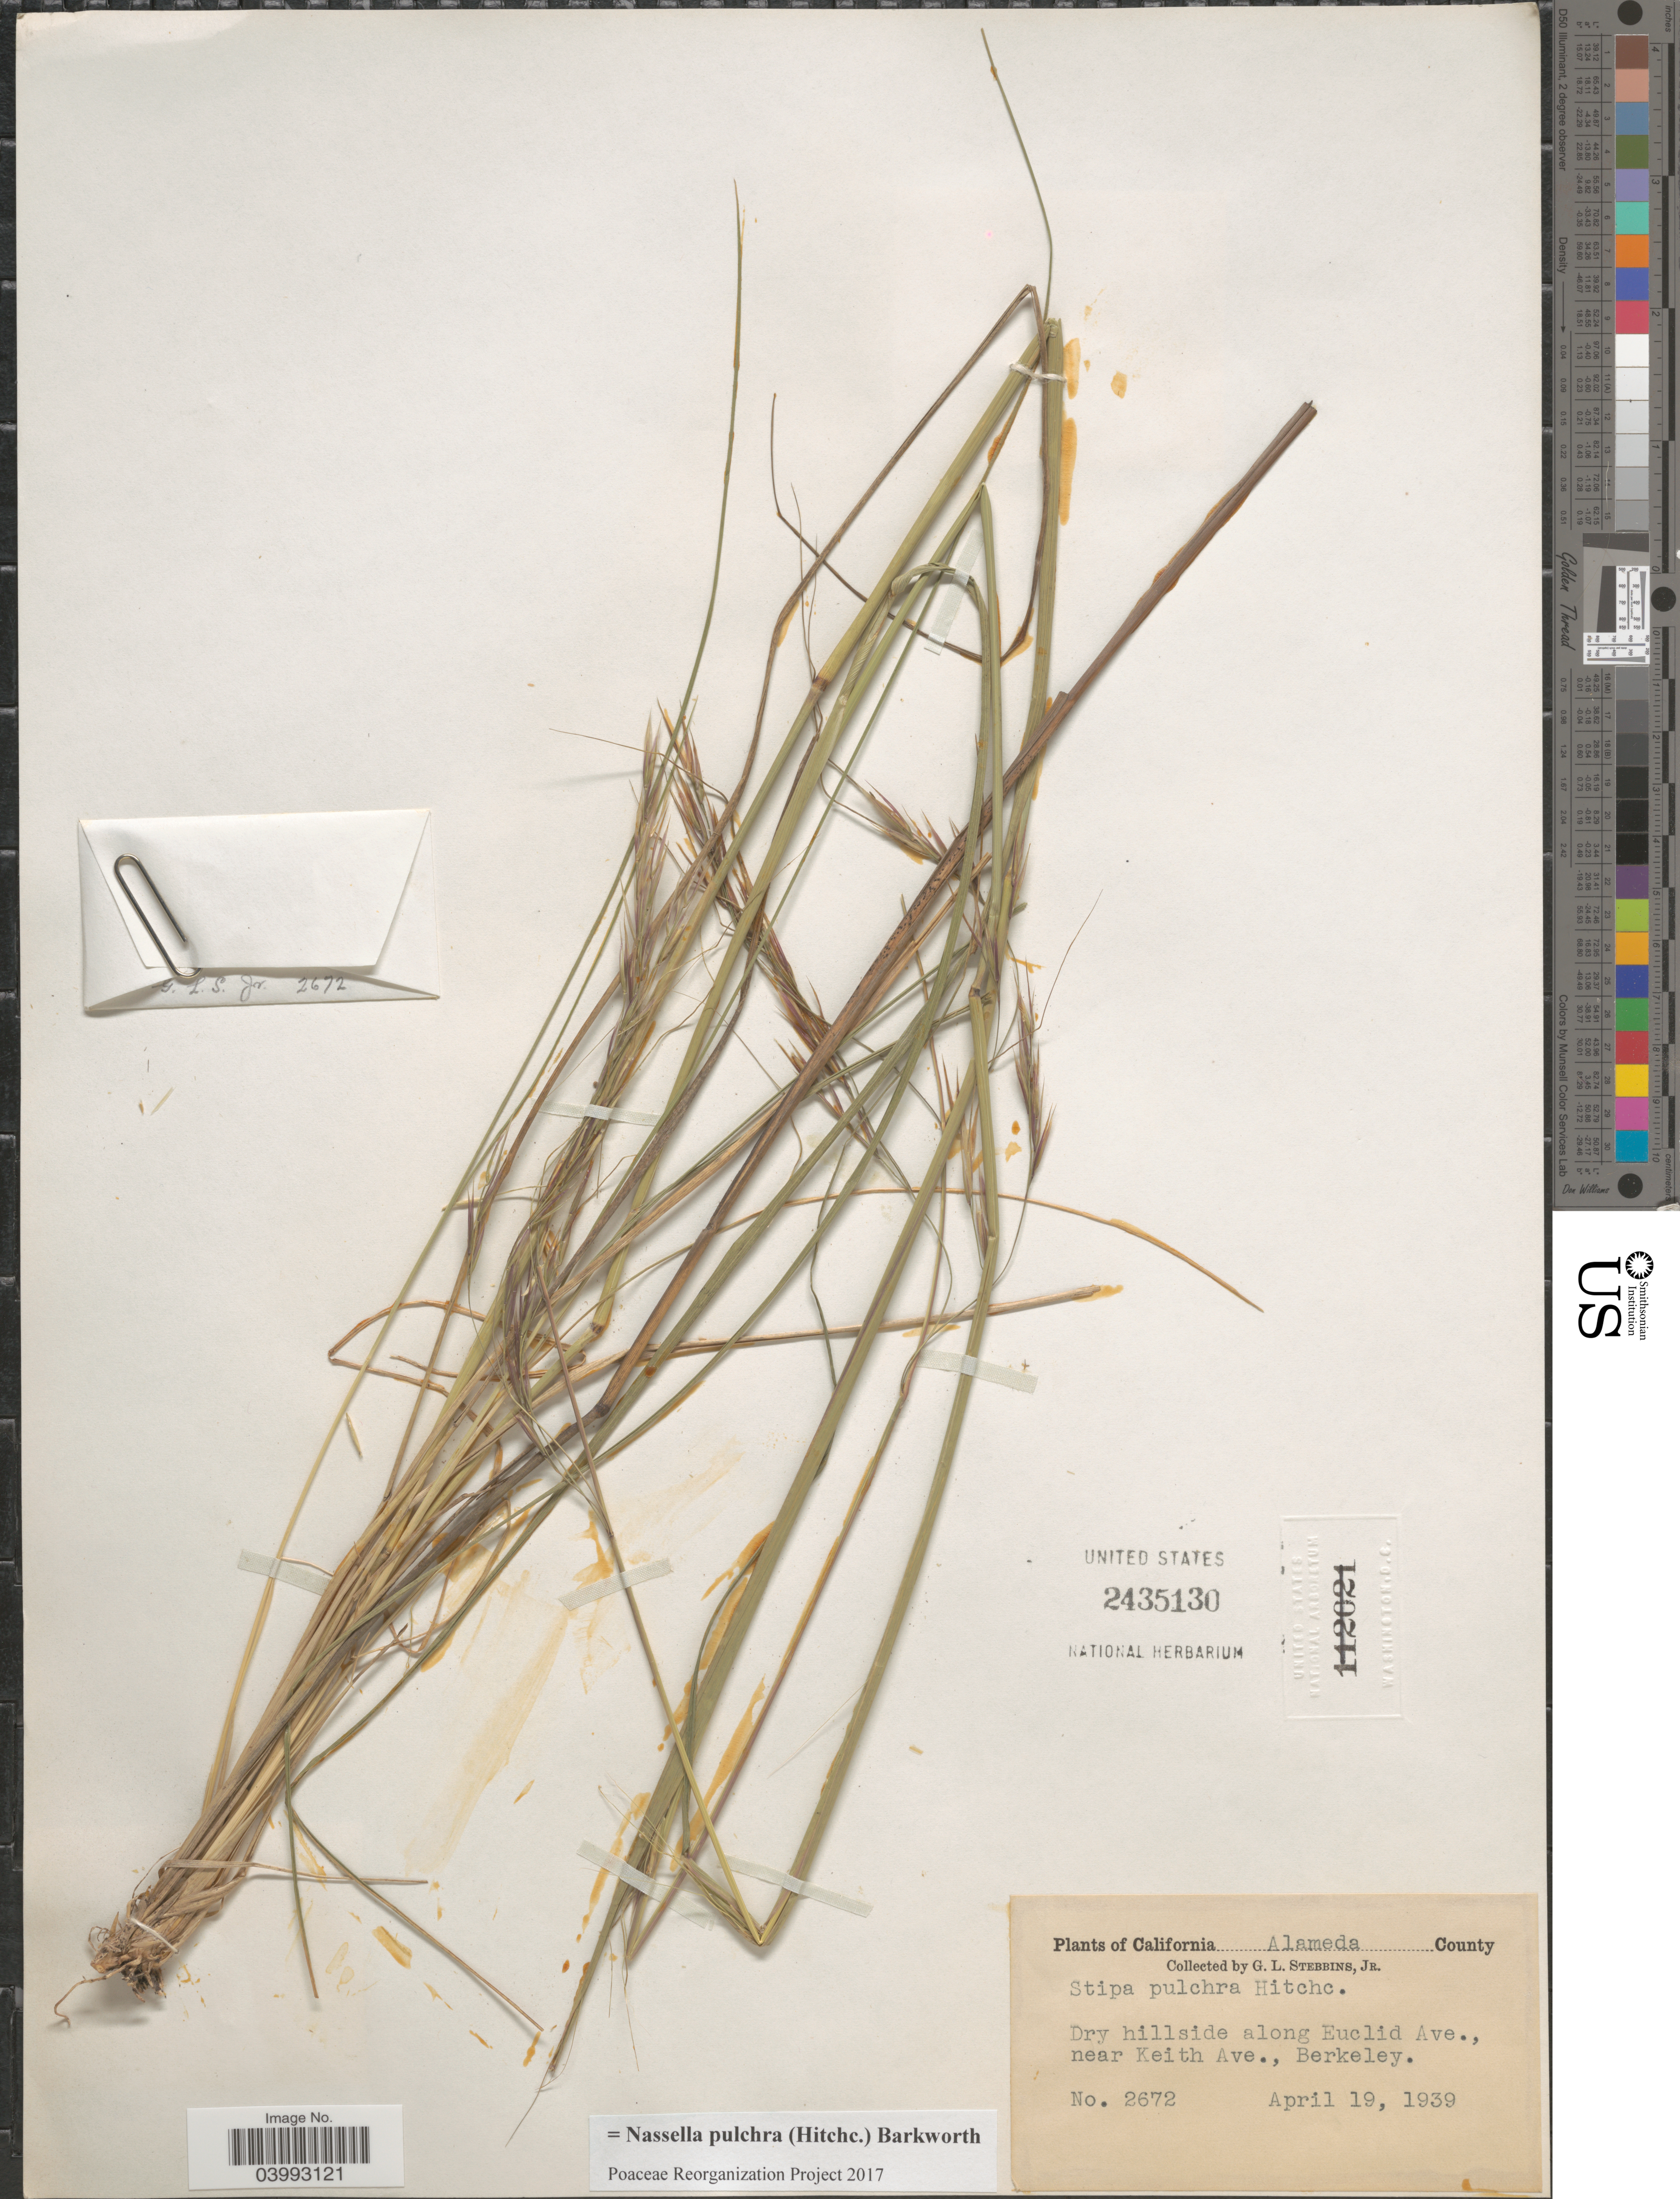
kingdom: Plantae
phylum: Tracheophyta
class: Liliopsida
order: Poales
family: Poaceae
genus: Nassella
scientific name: Nassella pulchra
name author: (Hitchc.) Barkworth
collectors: G. L. Stebbins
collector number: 2672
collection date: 1939-04-19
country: United States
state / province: California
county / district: Alameda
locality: Alameda County. Dry hillside along Euclid Ave., near Keith Ave., Berkeley.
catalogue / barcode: US 2435130